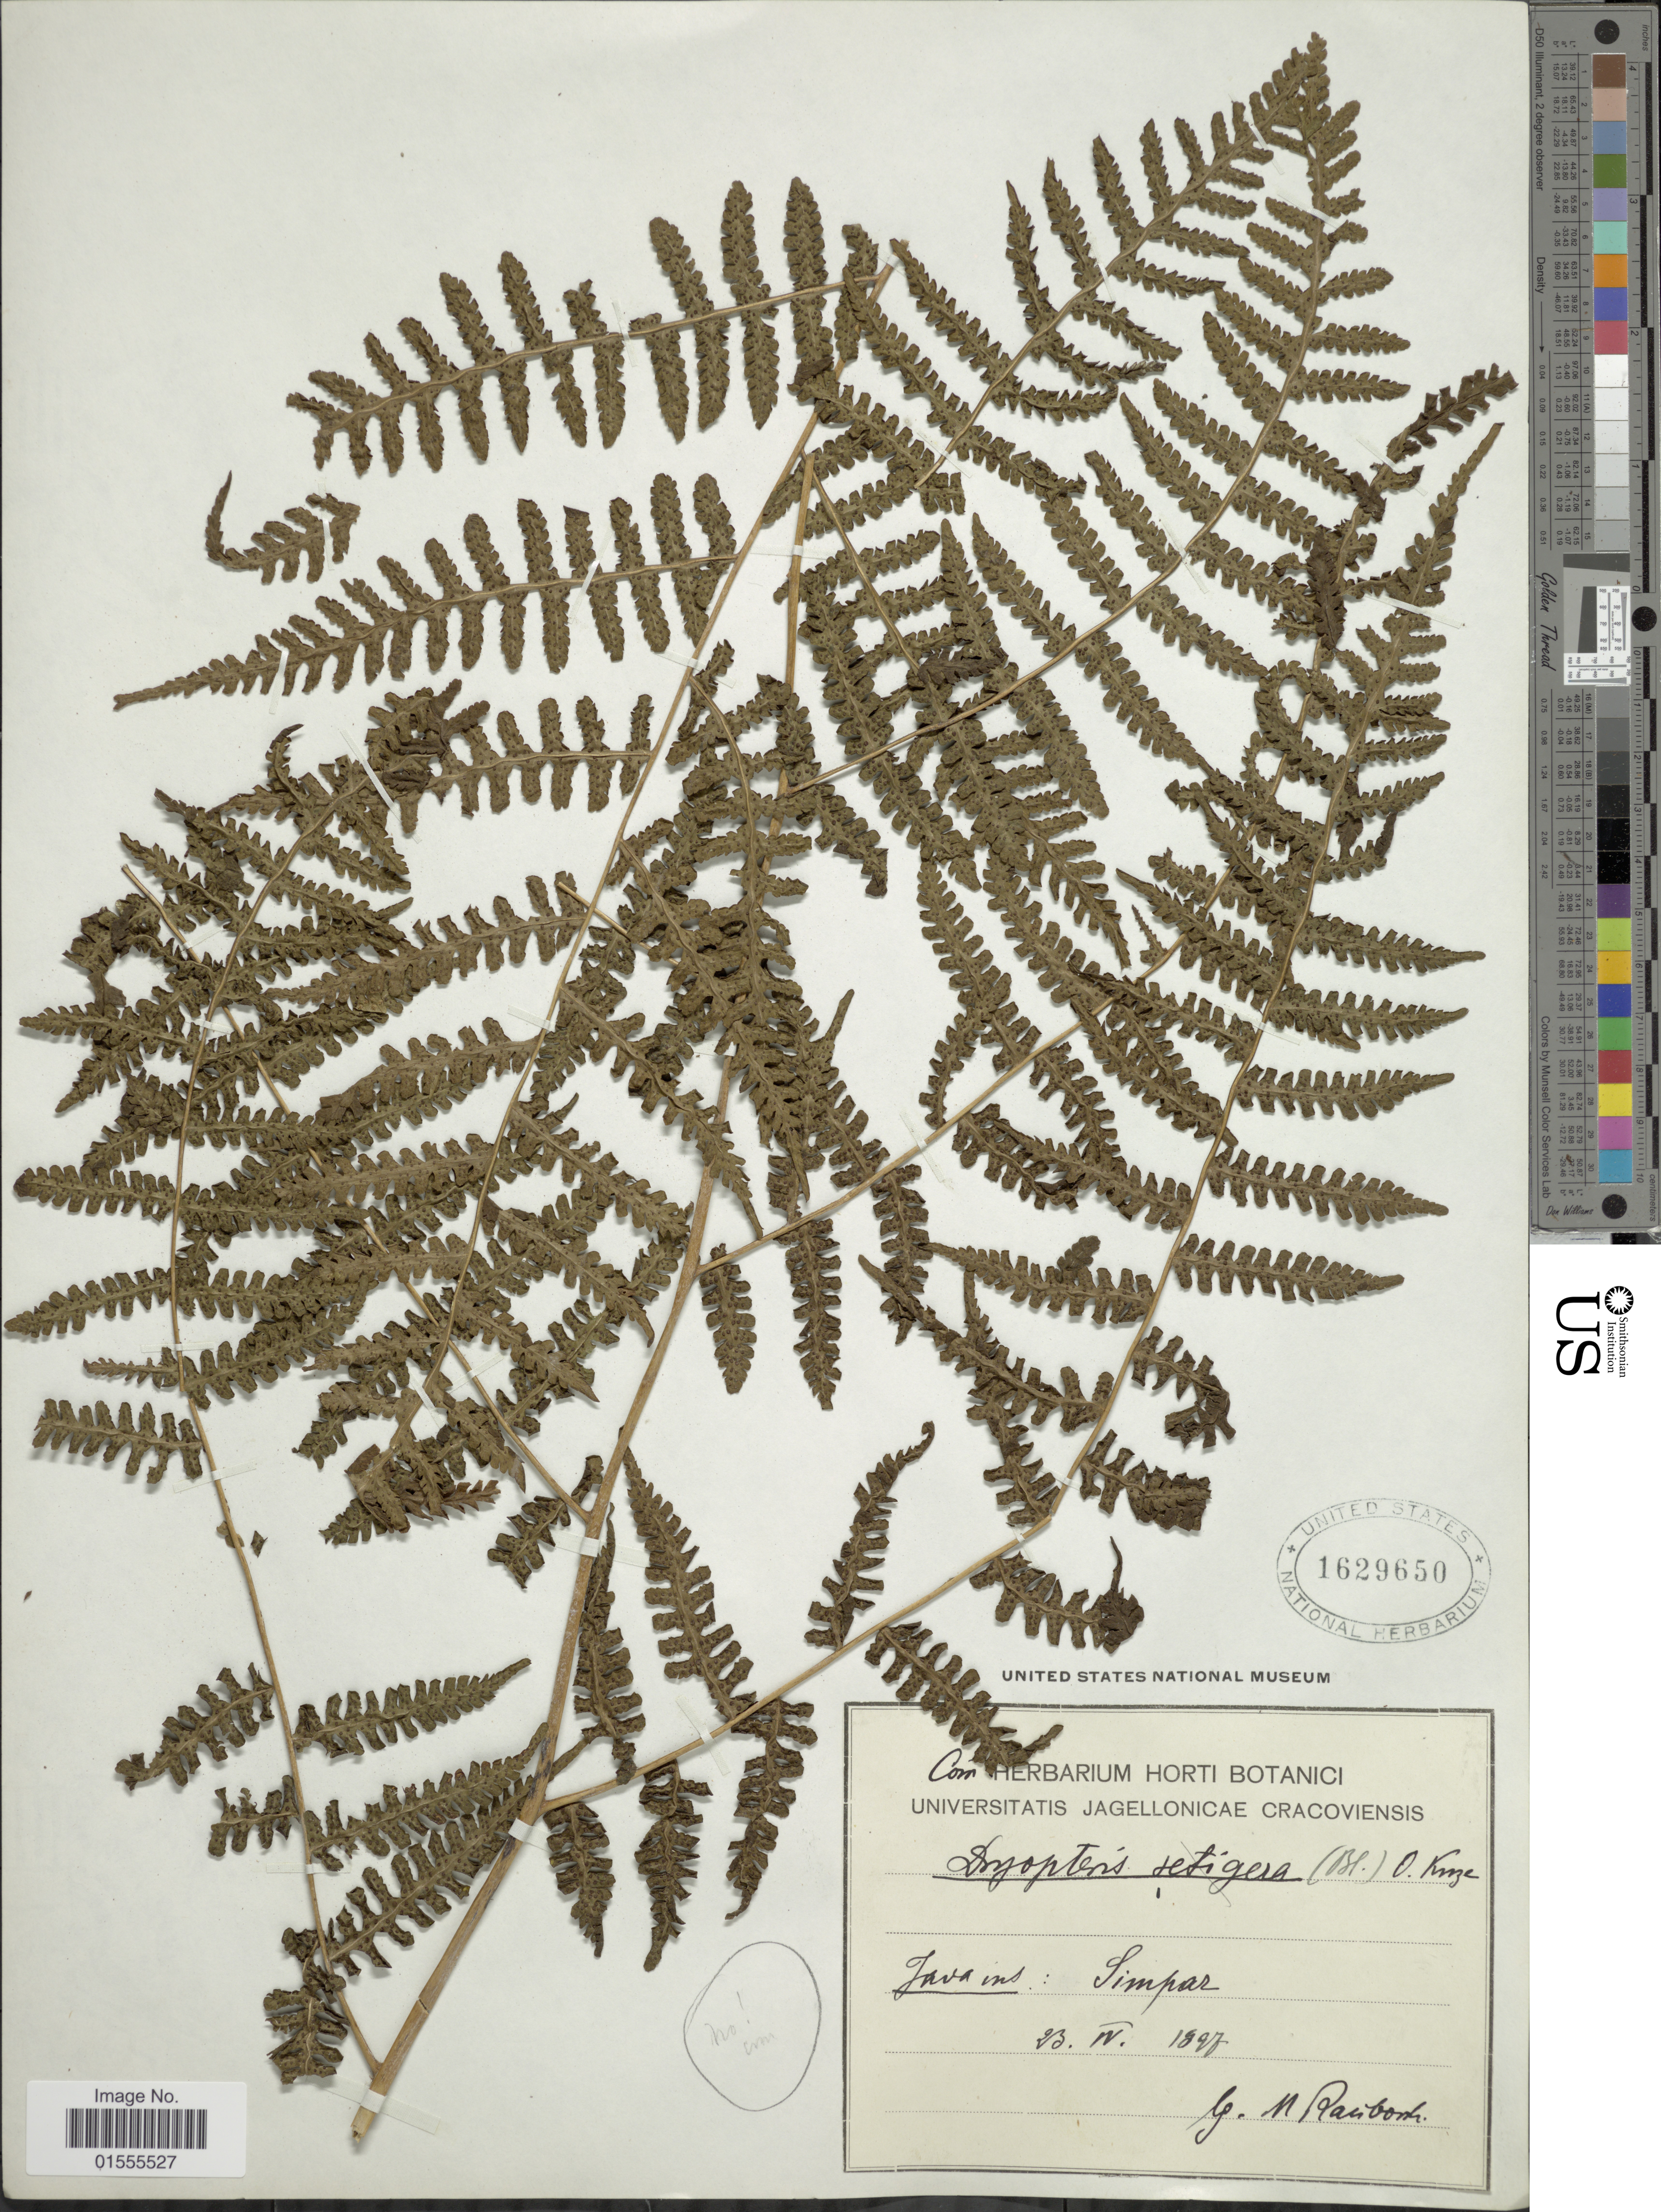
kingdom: Plantae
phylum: Tracheophyta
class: Polypodiopsida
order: Polypodiales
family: Dryopteridaceae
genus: Dryopteris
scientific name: Dryopteris sp.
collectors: M. Raciborski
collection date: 1897-04-23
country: Indonesia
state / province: Java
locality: Java ins: Simpar [interpreted]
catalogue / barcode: US 1629650